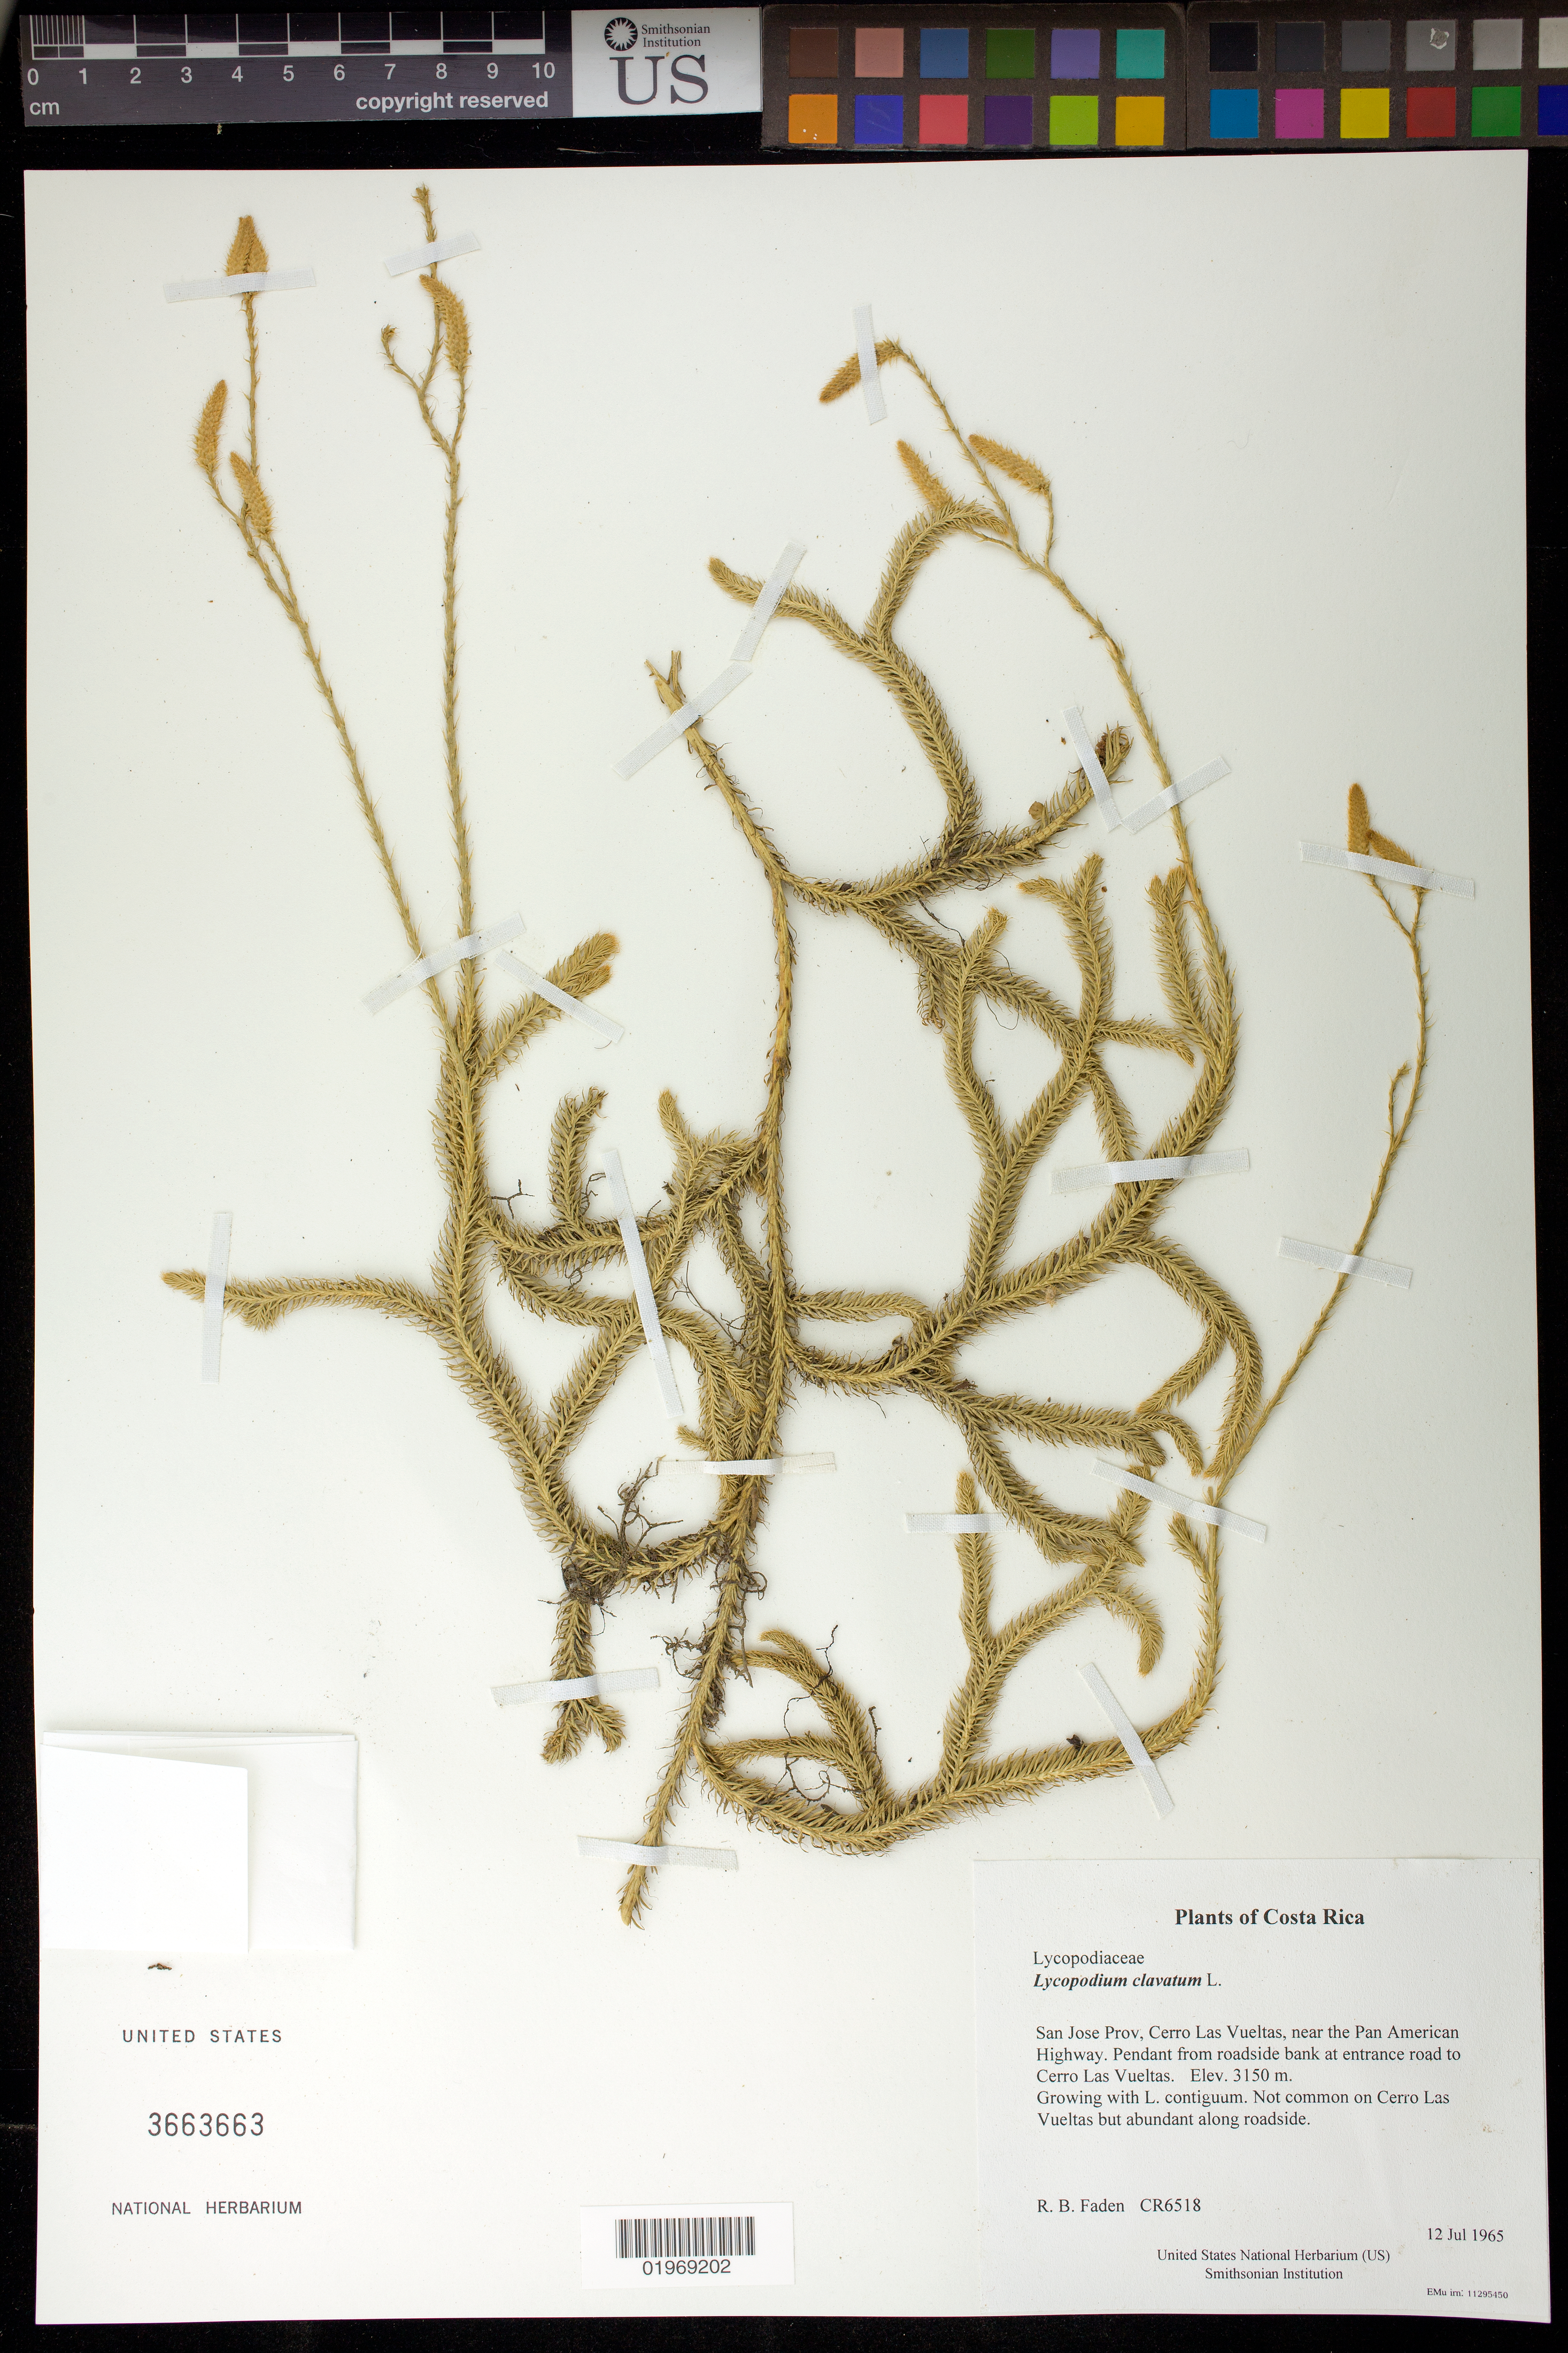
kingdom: Plantae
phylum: Tracheophyta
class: Lycopodiopsida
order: Lycopodiales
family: Lycopodiaceae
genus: Lycopodium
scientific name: Lycopodium clavatum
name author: L.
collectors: R. B. Faden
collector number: CR6518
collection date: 1965-07-12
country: Costa Rica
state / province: San Jose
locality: Cerro Las Vueltas, near the Pan American Highway. Pendant from roadside bank at entrance road to Cerro Las Vueltas.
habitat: Growing with L. contiguum. Not common on Cerro Las Vueltas but abundant along roadside.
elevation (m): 3150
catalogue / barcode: US 3663663